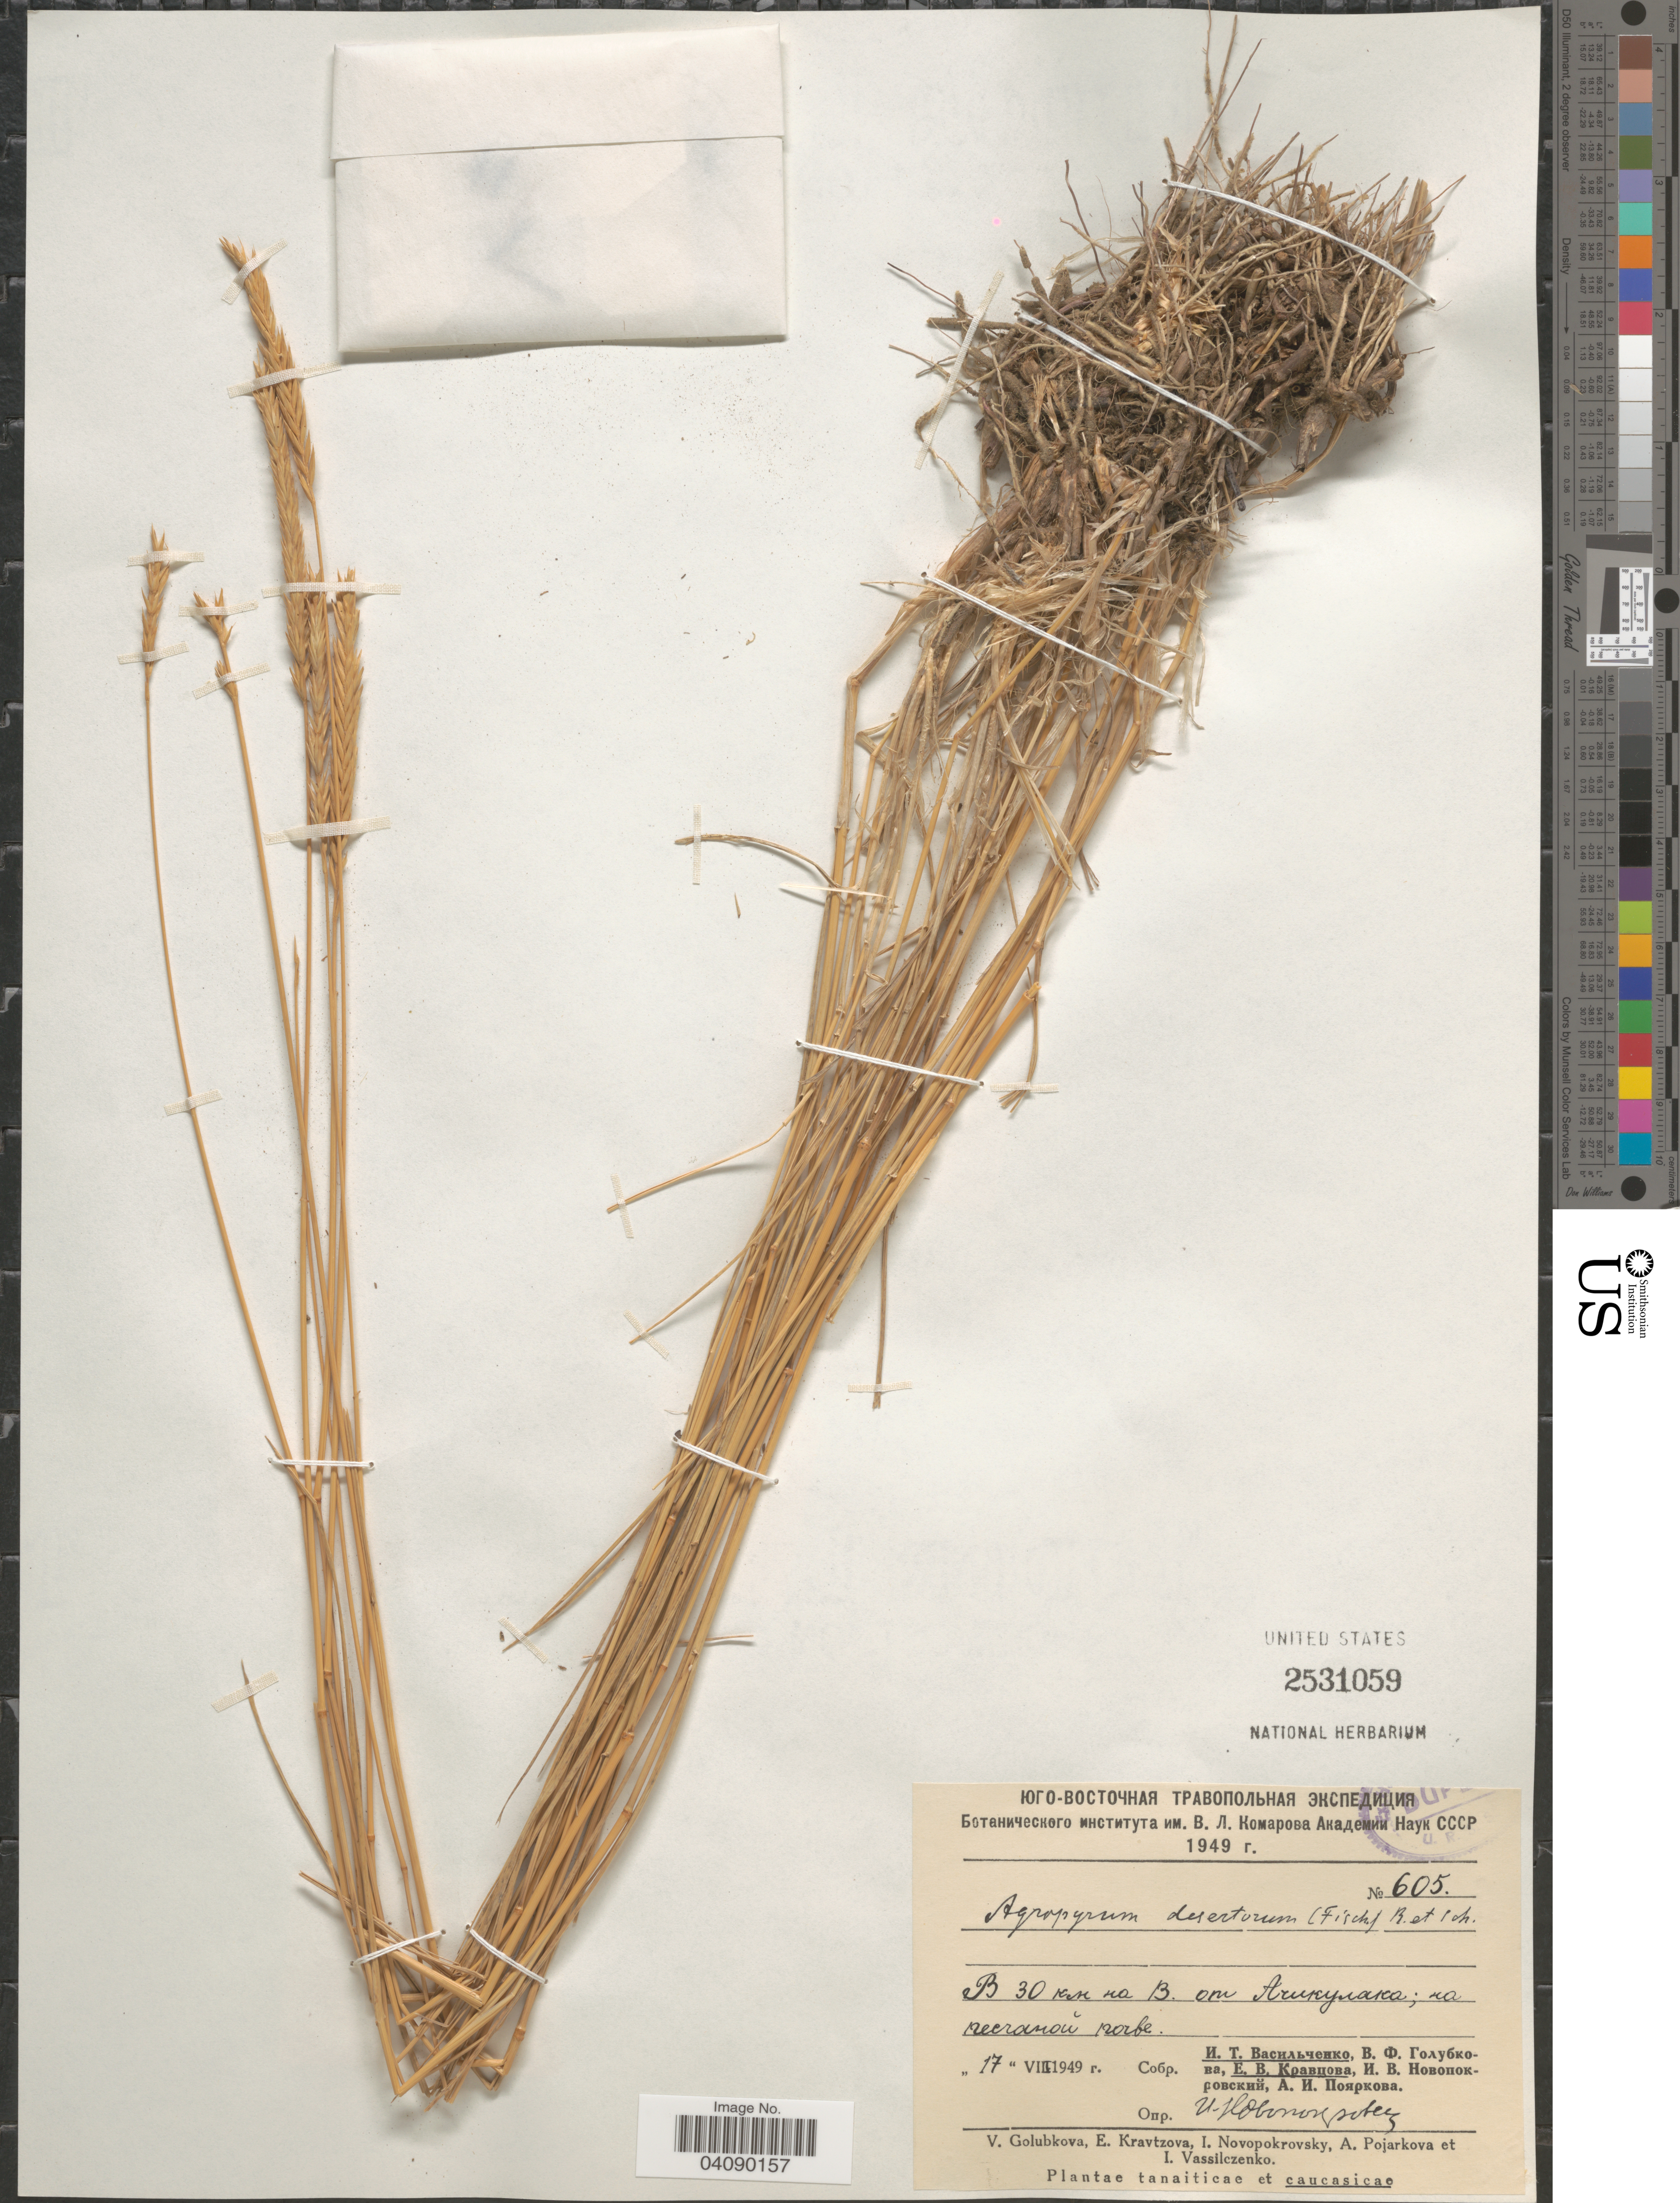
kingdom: Plantae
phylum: Tracheophyta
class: Liliopsida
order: Poales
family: Poaceae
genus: Agropyron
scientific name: Agropyron desertorum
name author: (Fisch. ex Link) Schult.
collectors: V. F. Golubkova, E. Kravtzova, I. Novopokrovsky, A. Pojarkova & I. T. Vassilczenko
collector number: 605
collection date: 1949-08-17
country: Russian Federation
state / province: Stavropol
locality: Caucasicae. 30 km E of Achikulak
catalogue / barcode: US 2531059